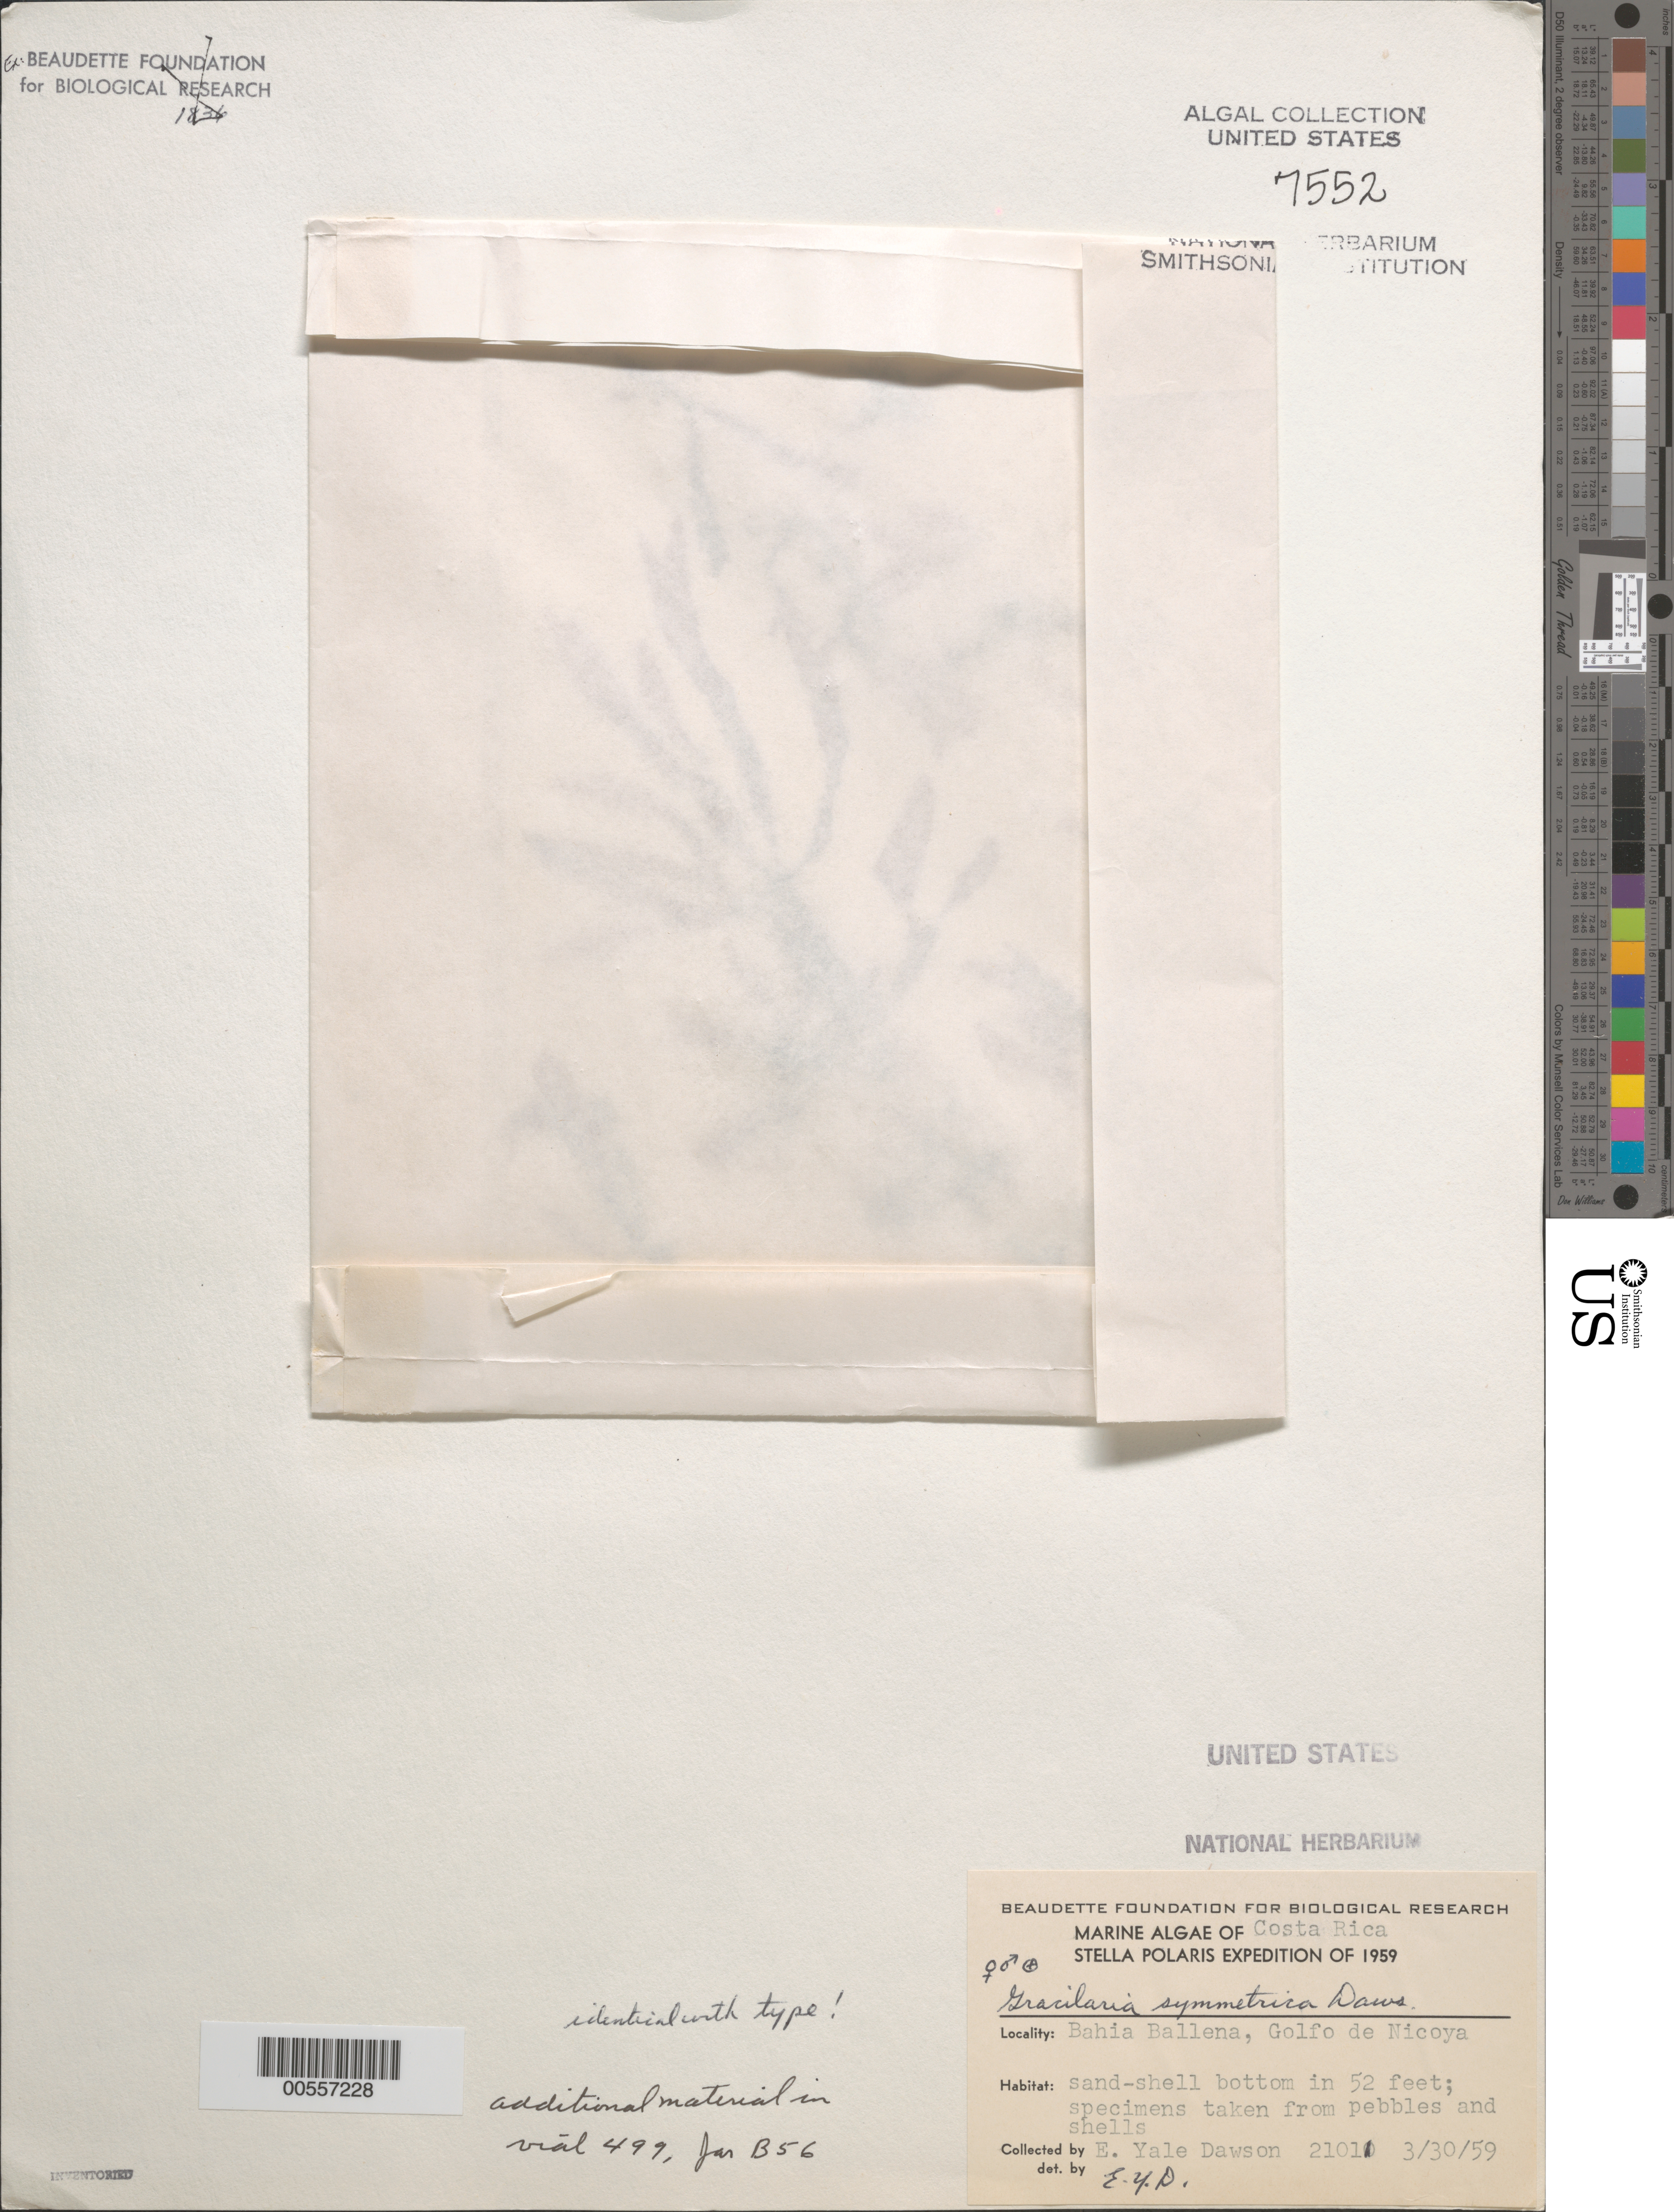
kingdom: Plantae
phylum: Rhodophyta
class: Florideophyceae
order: Gracilariales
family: Gracilariaceae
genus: Gracilaria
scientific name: Gracilaria symmetrica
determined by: Dawson, E. Y.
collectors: E. Y. Dawson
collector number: EYD 21011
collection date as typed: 30 Mar 1959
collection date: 1959-03-30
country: Costa Rica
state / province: Puntarenas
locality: Bahia Ballena, Golfo de Nicoya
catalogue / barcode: US 7552